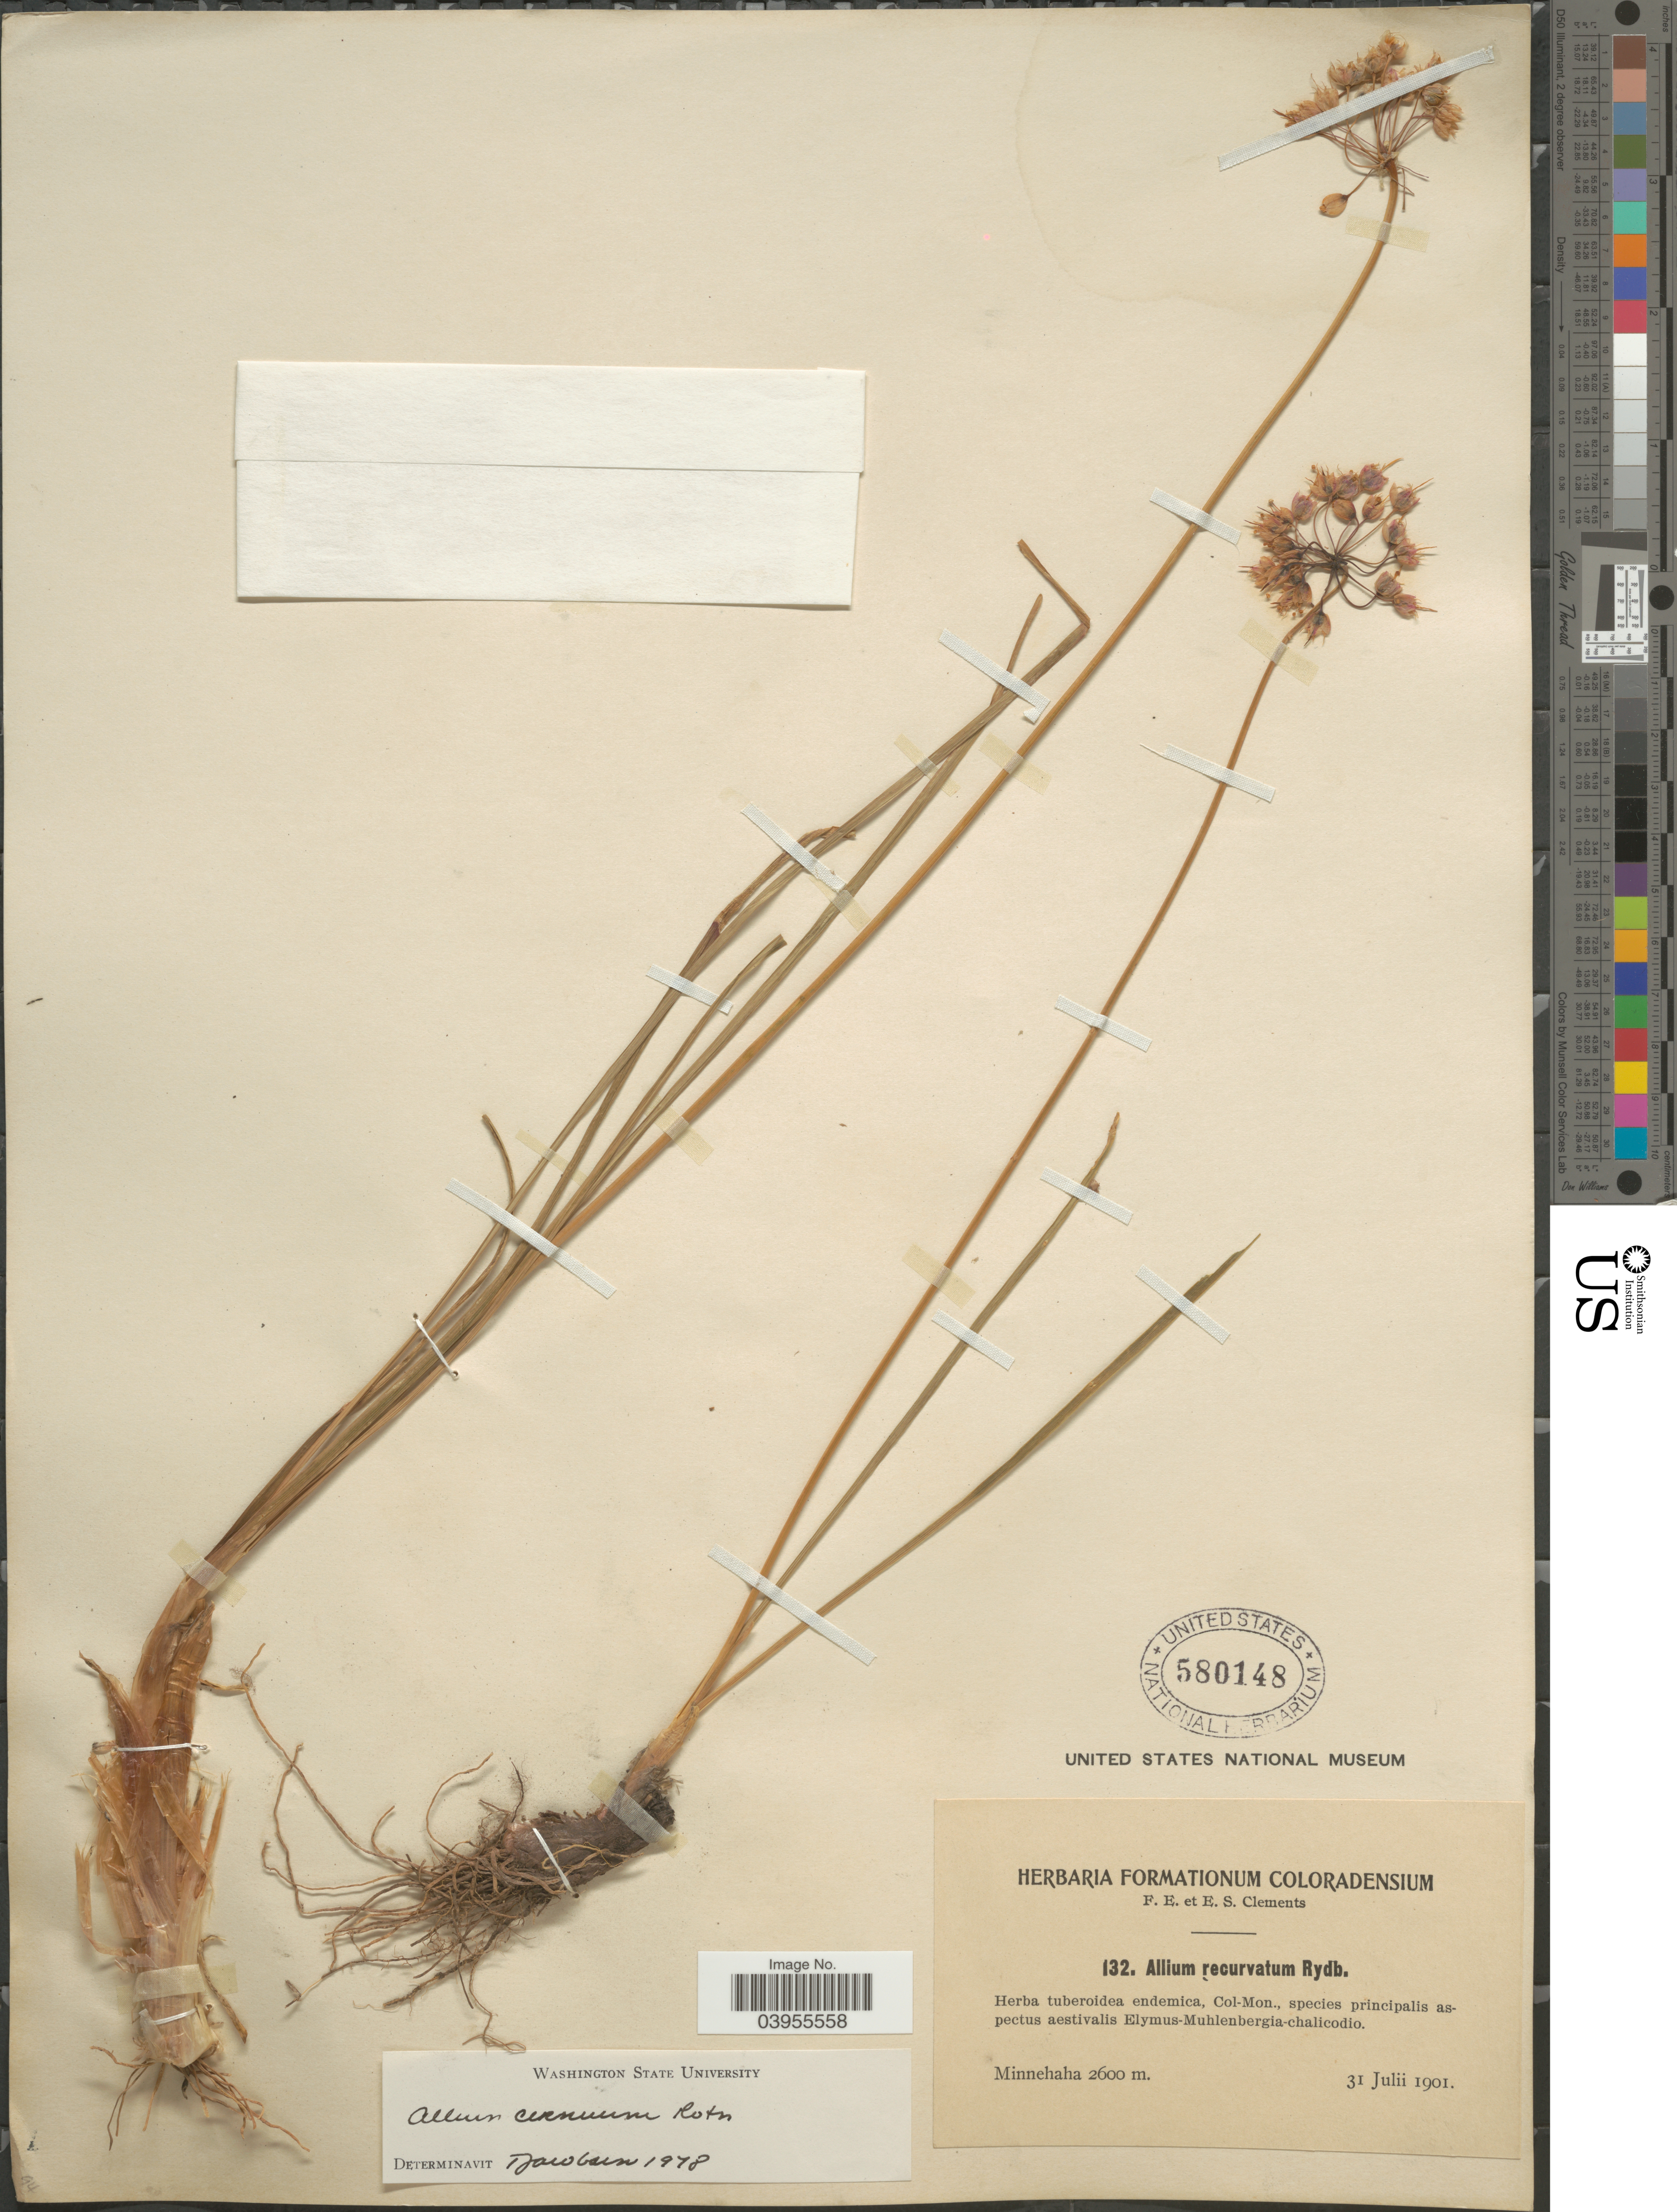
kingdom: Plantae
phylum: Tracheophyta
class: Liliopsida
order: Asparagales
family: Amaryllidaceae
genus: Allium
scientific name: Allium cernuum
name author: Roth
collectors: F. E. Clements & E. S. Clements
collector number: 132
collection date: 1901-07-31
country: United States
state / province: Colorado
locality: Minnehaha.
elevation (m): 2600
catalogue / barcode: US 580148